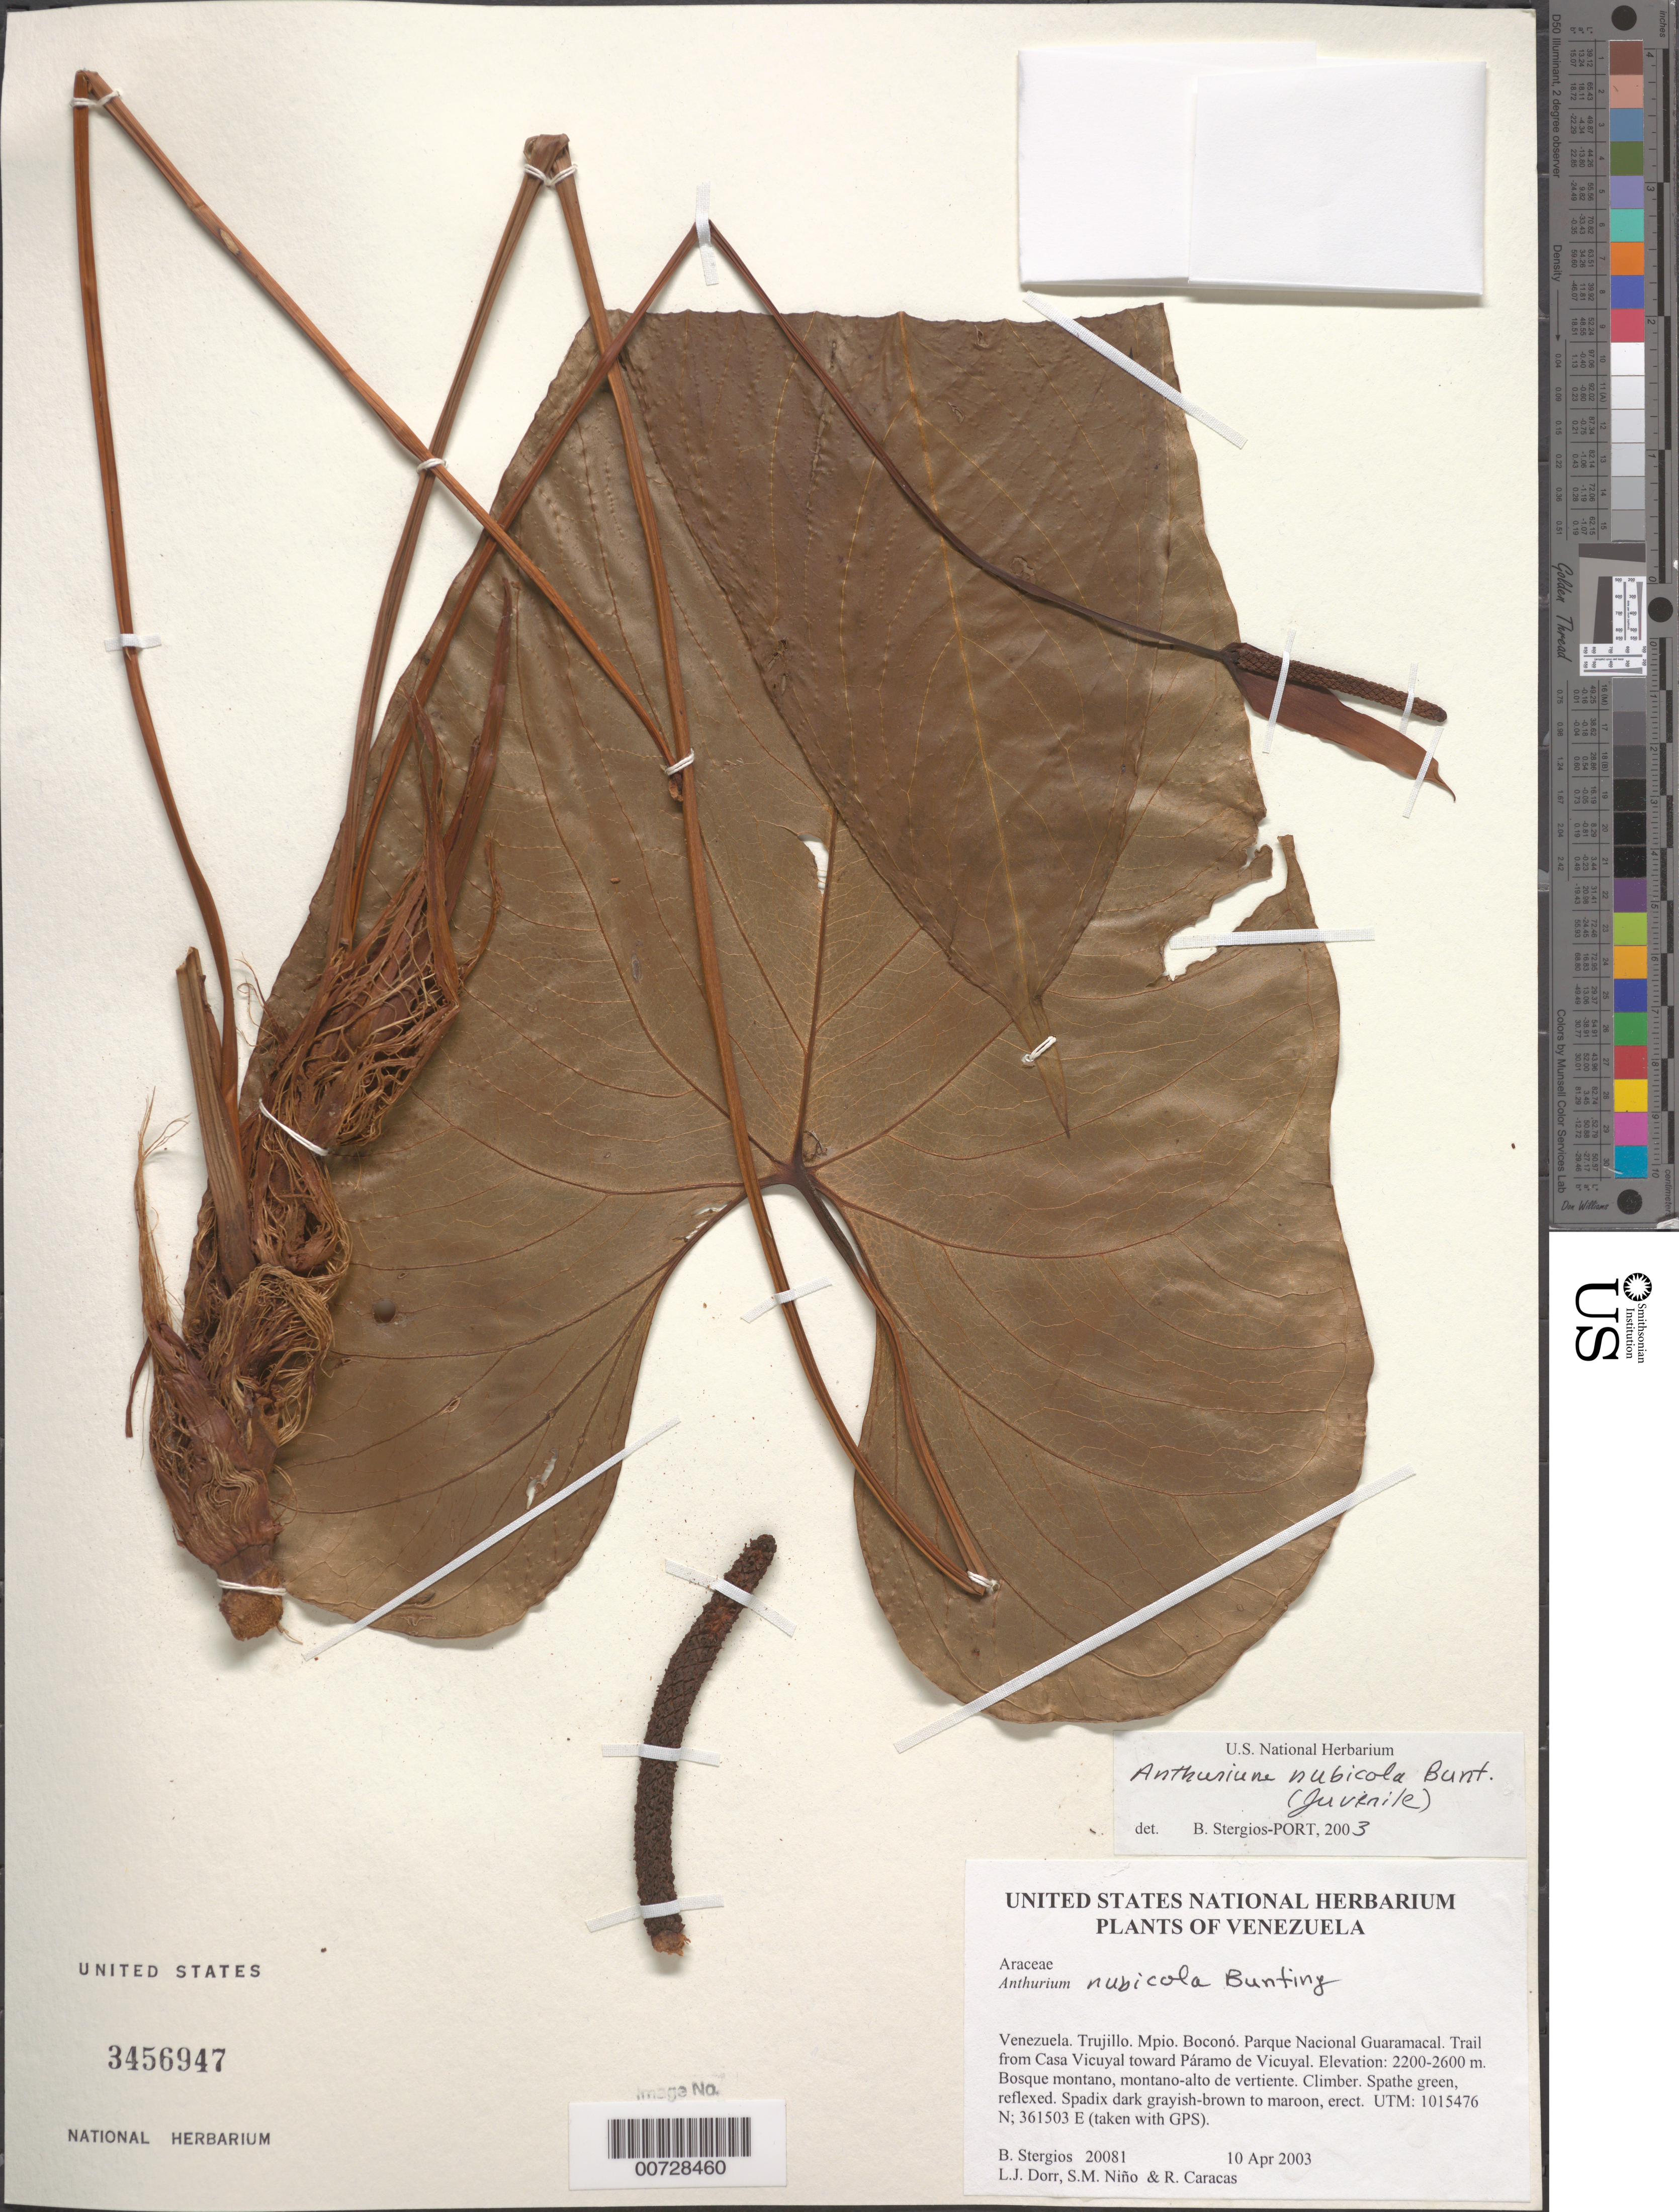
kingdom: Plantae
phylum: Tracheophyta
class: Liliopsida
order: Alismatales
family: Araceae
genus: Anthurium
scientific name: Anthurium nubicola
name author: G.S. Bunting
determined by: Stergios, B. G.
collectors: B. G. Stergios, L. J. Dorr, S. M. Niño & R. Caracas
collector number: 20081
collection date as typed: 10 Apr 2003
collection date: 2003-04-10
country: Venezuela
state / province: Trujillo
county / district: Boconó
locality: Parque Nacional Guaramacal. Trail from Casa Vicuyal toward Páramo de Vicuyal.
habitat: Bosque montano, montano-alto de vertiente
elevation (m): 2200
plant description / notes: PORT, US, VEN, +1; JUVENILE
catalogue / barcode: US 3456947